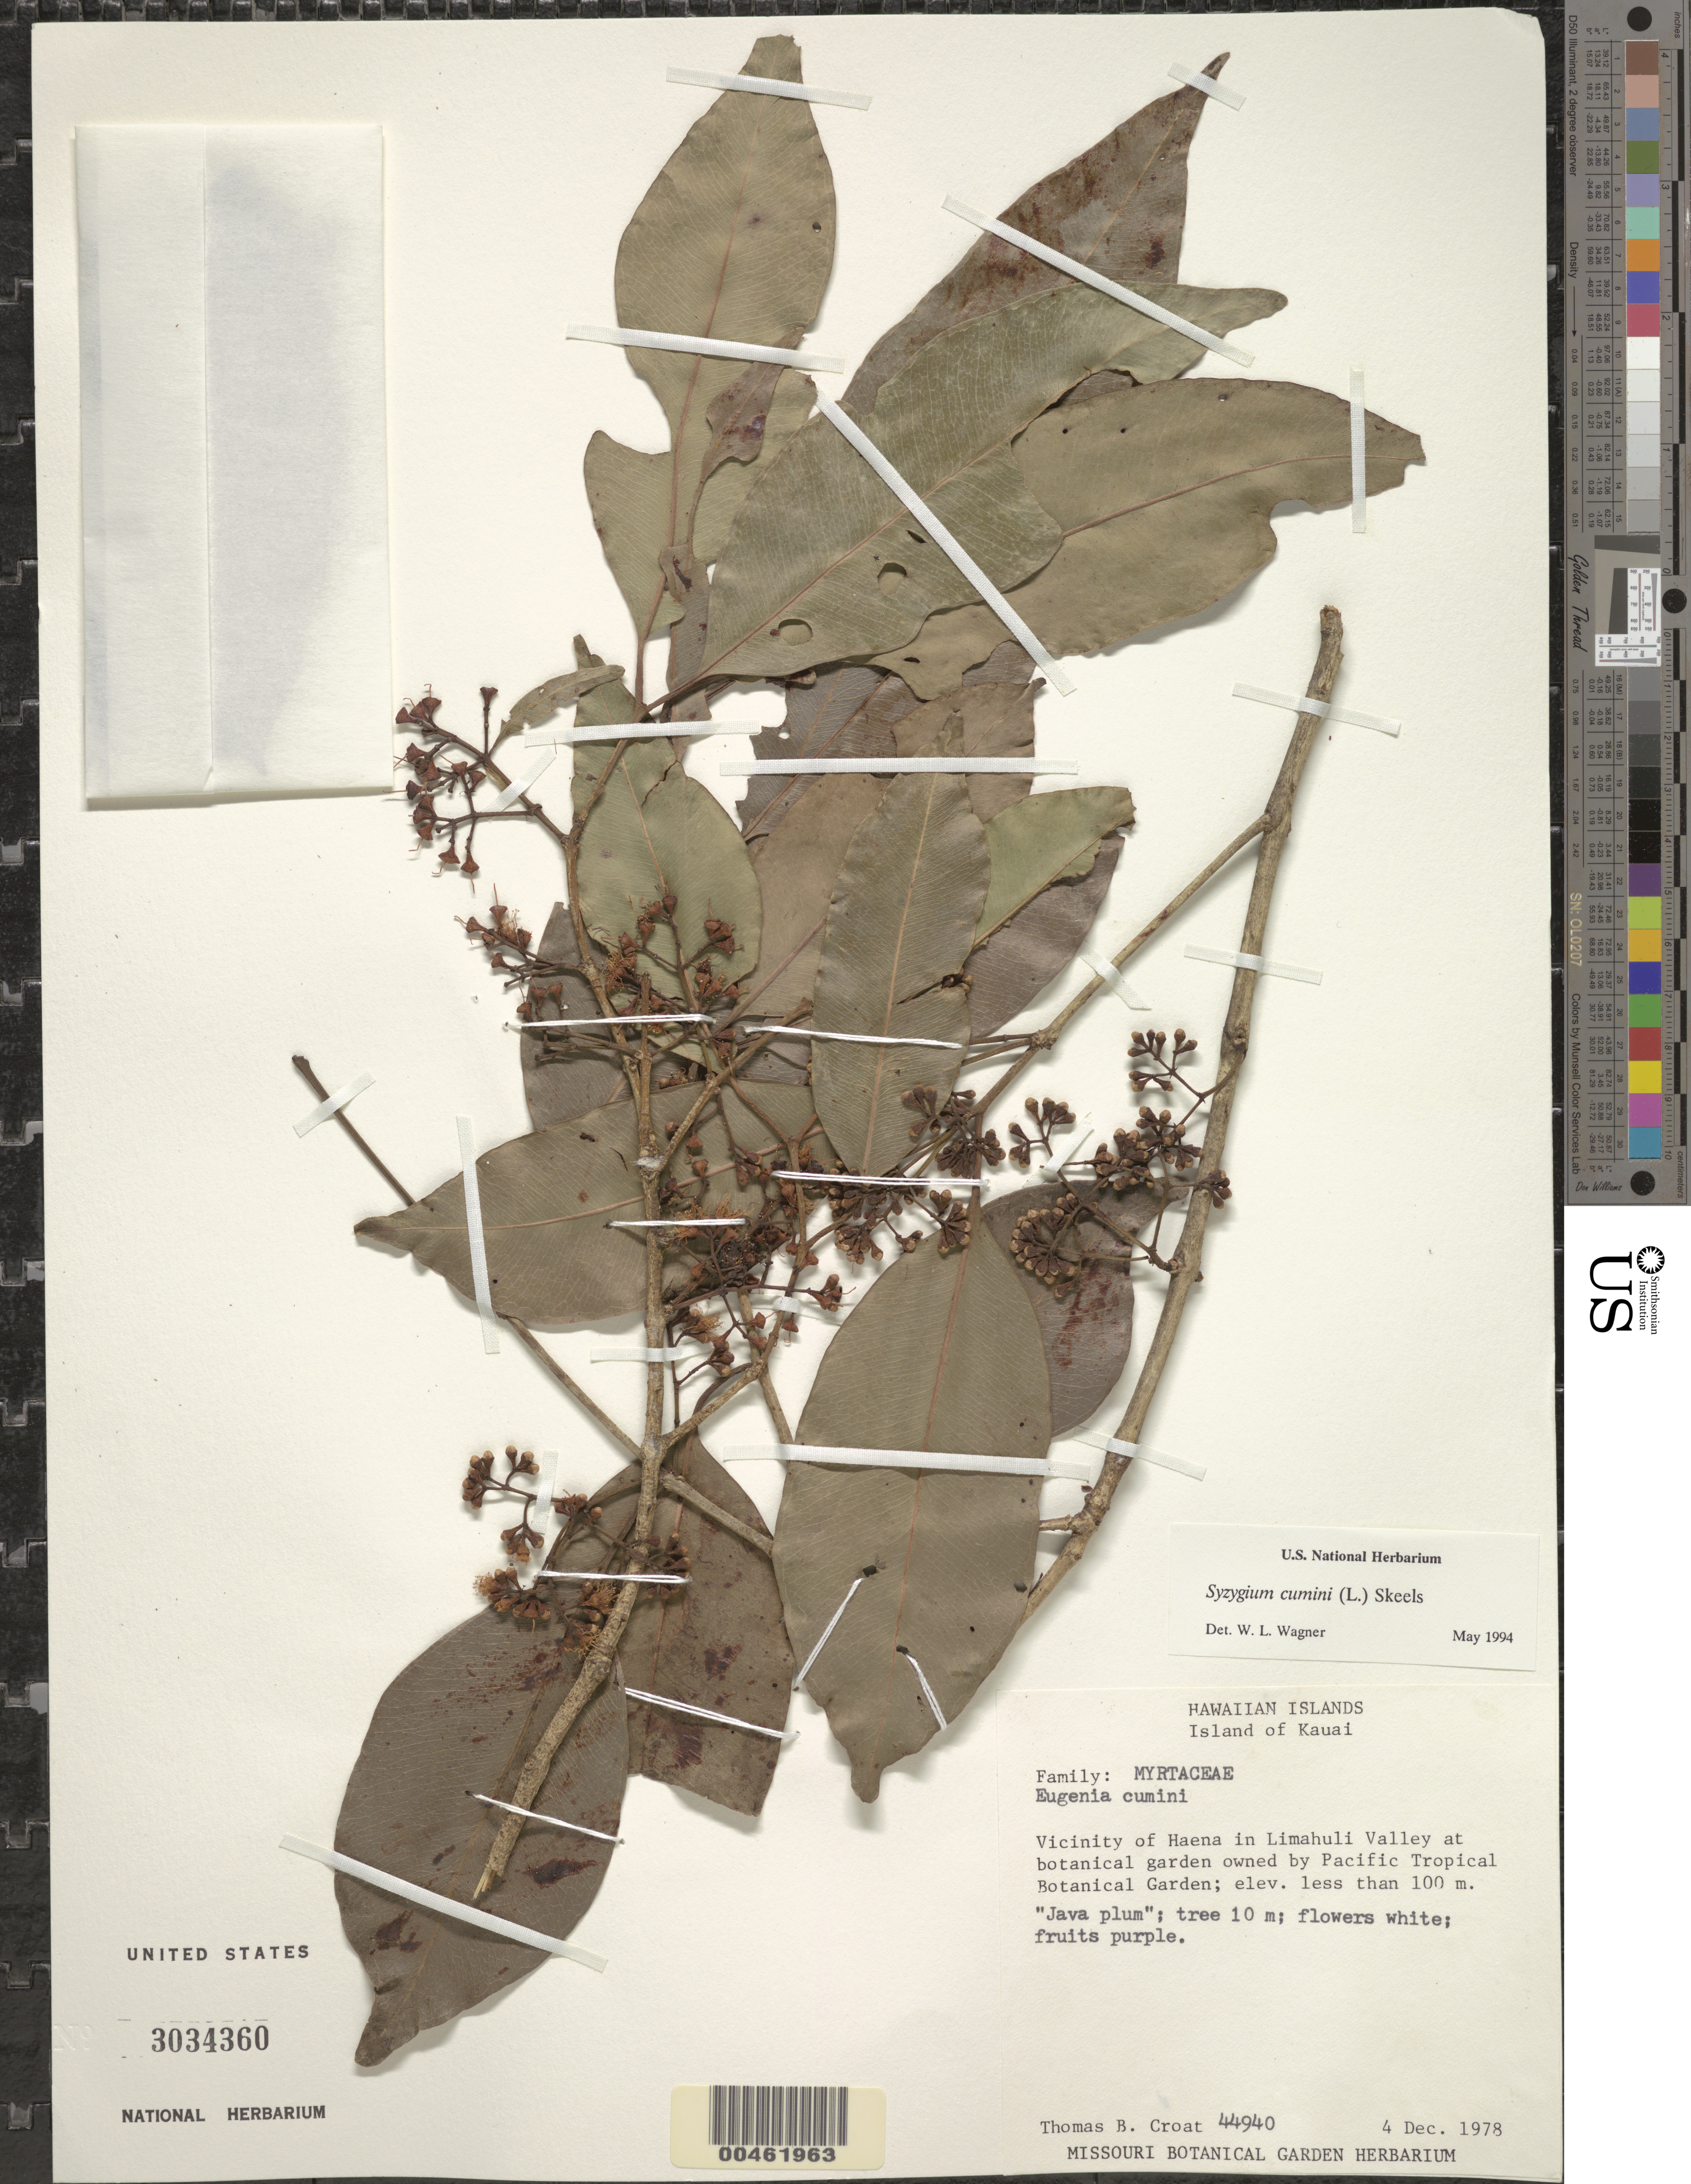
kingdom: Plantae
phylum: Tracheophyta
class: Magnoliopsida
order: Myrtales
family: Myrtaceae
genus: Syzygium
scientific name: Syzygium cumini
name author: (L.) Skeels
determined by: Wagner, W. L., (BOT), Smithsonian Institution - National Museum of Natural History (UNITED STATES)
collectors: T. B. Croat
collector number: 44940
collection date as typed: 4 Dec 1978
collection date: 1978-12-04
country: United States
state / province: Hawaii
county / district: Kauai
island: Kaua'i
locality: Vicinity of Haena in Limahuli Valley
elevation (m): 100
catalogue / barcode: US 3034360